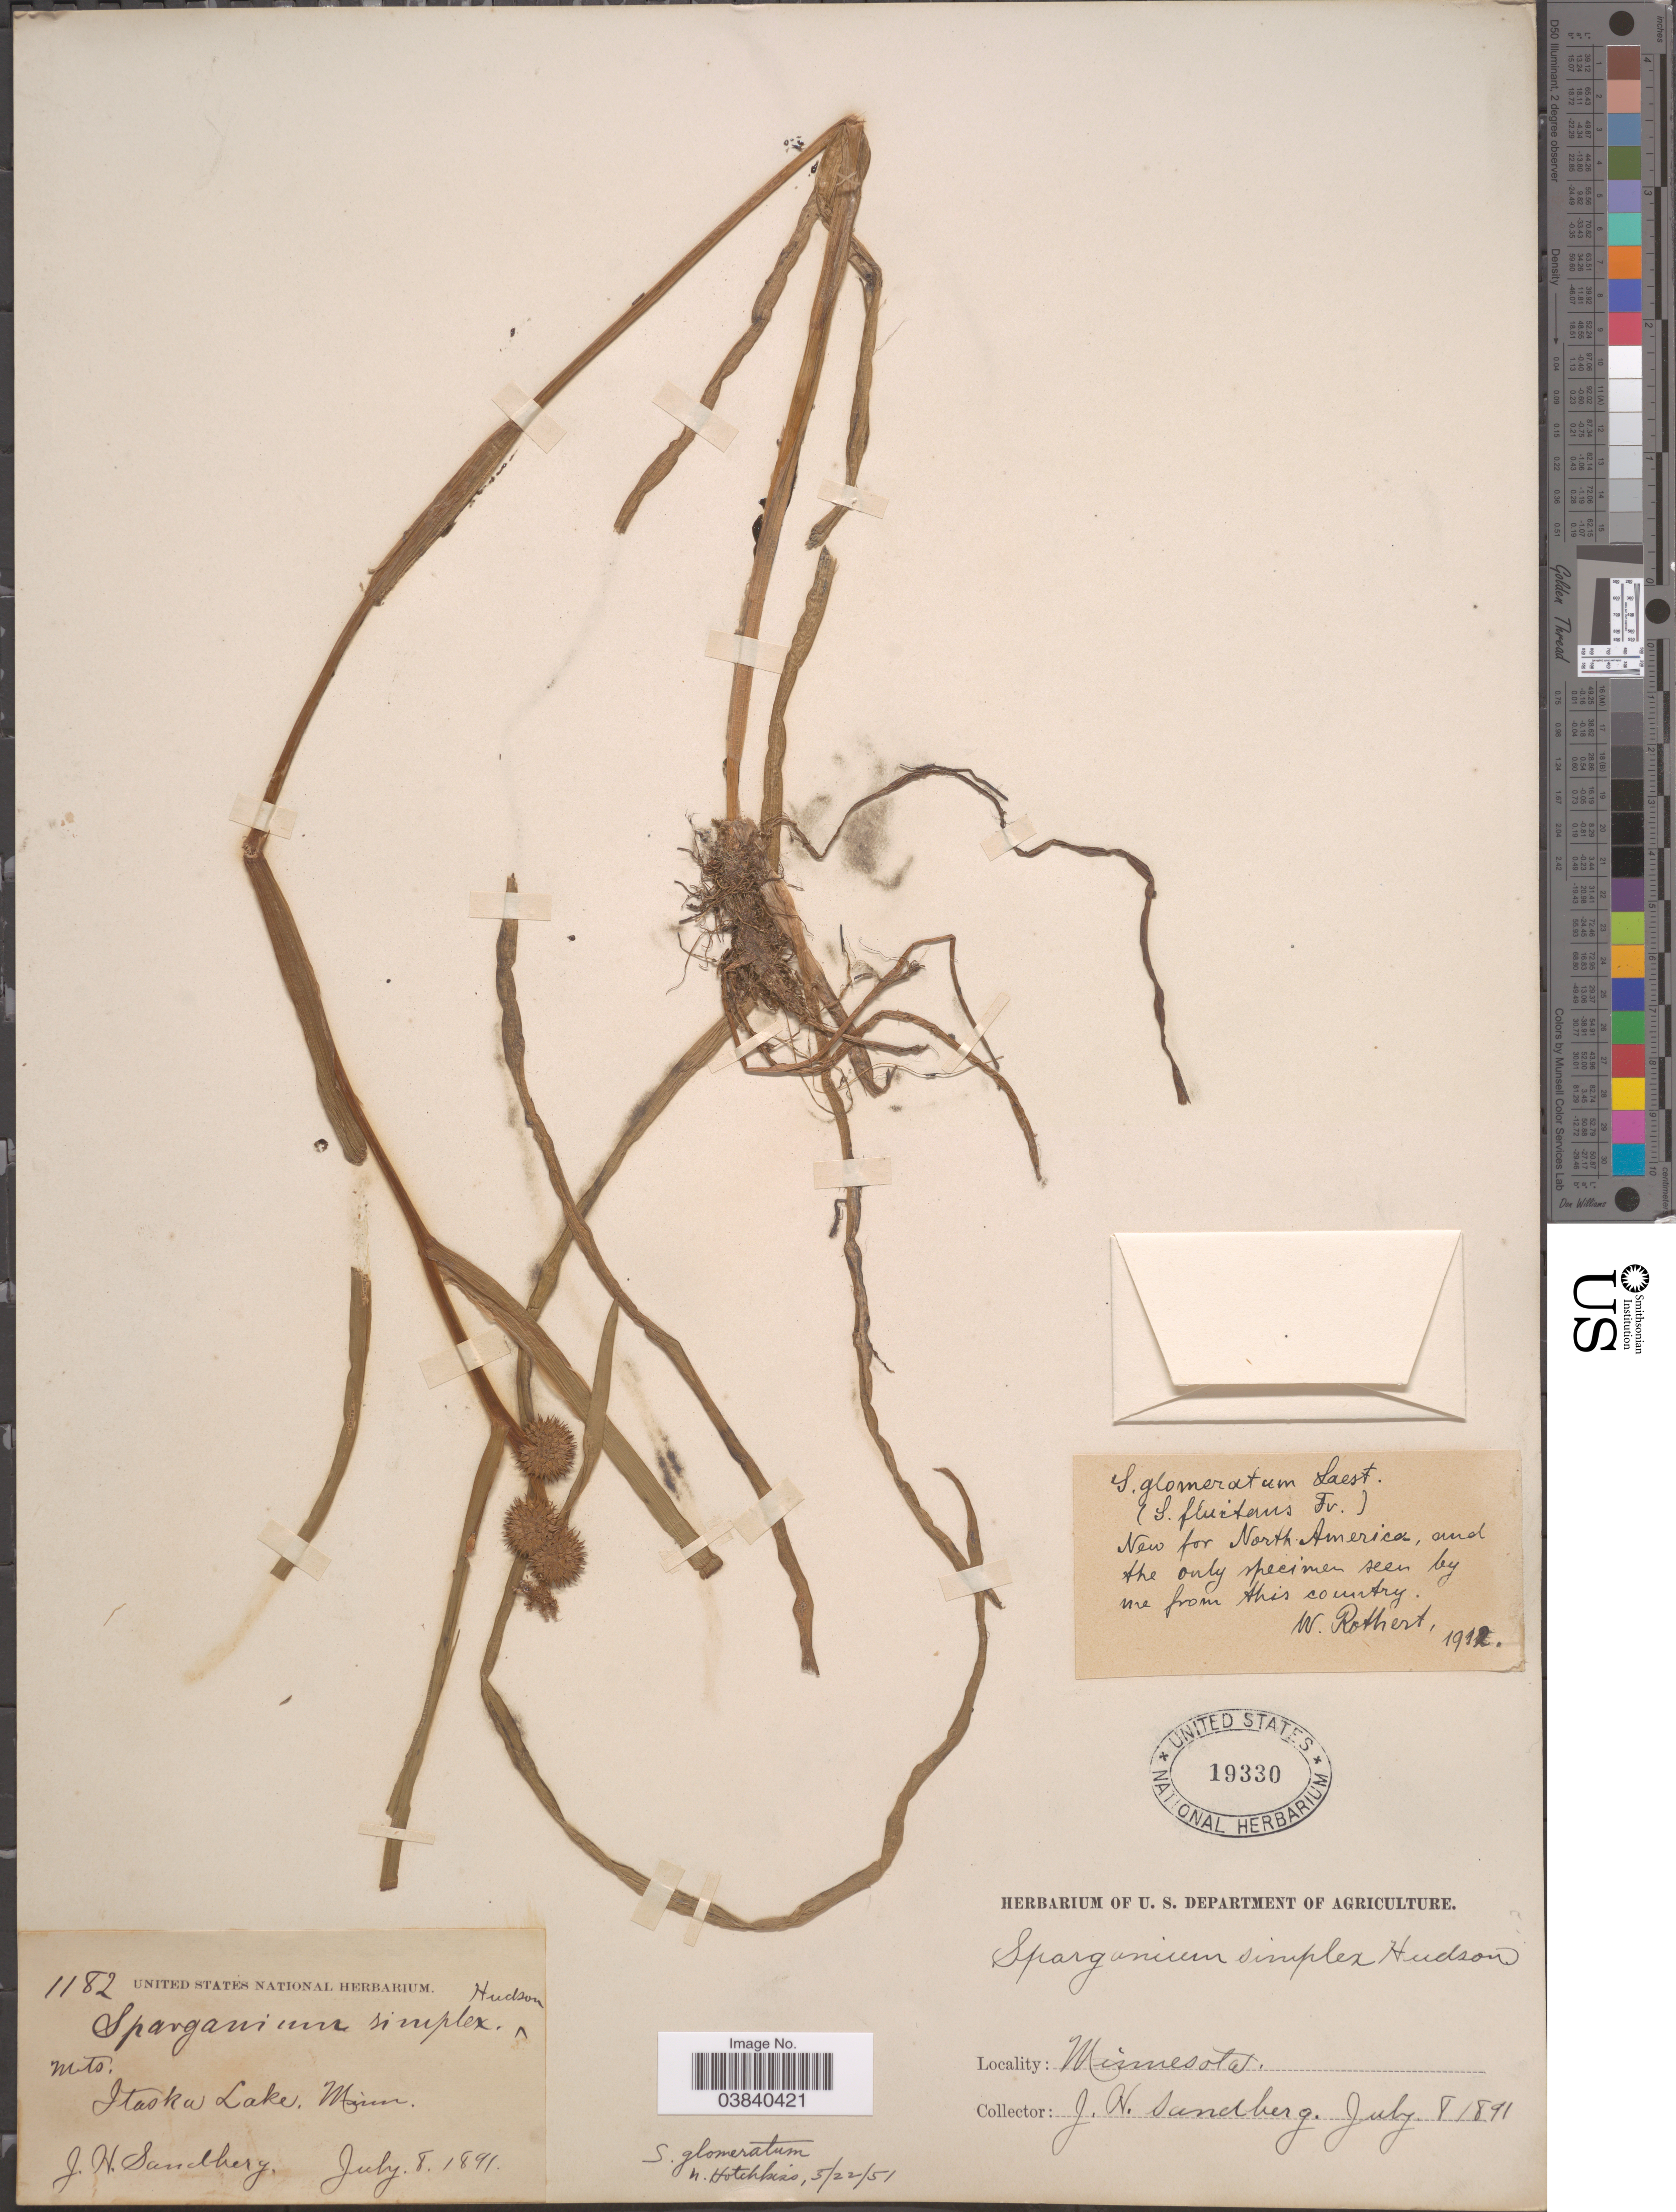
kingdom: Plantae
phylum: Tracheophyta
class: Liliopsida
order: Poales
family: Typhaceae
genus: Sparganium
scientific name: Sparganium glomeratum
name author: (Laest. ex Beurl.) Beurl.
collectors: J. H. Sandberg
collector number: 1182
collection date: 1891-07-08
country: United States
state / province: Minnesota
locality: Mts. Itaska Lake.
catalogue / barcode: US 19330